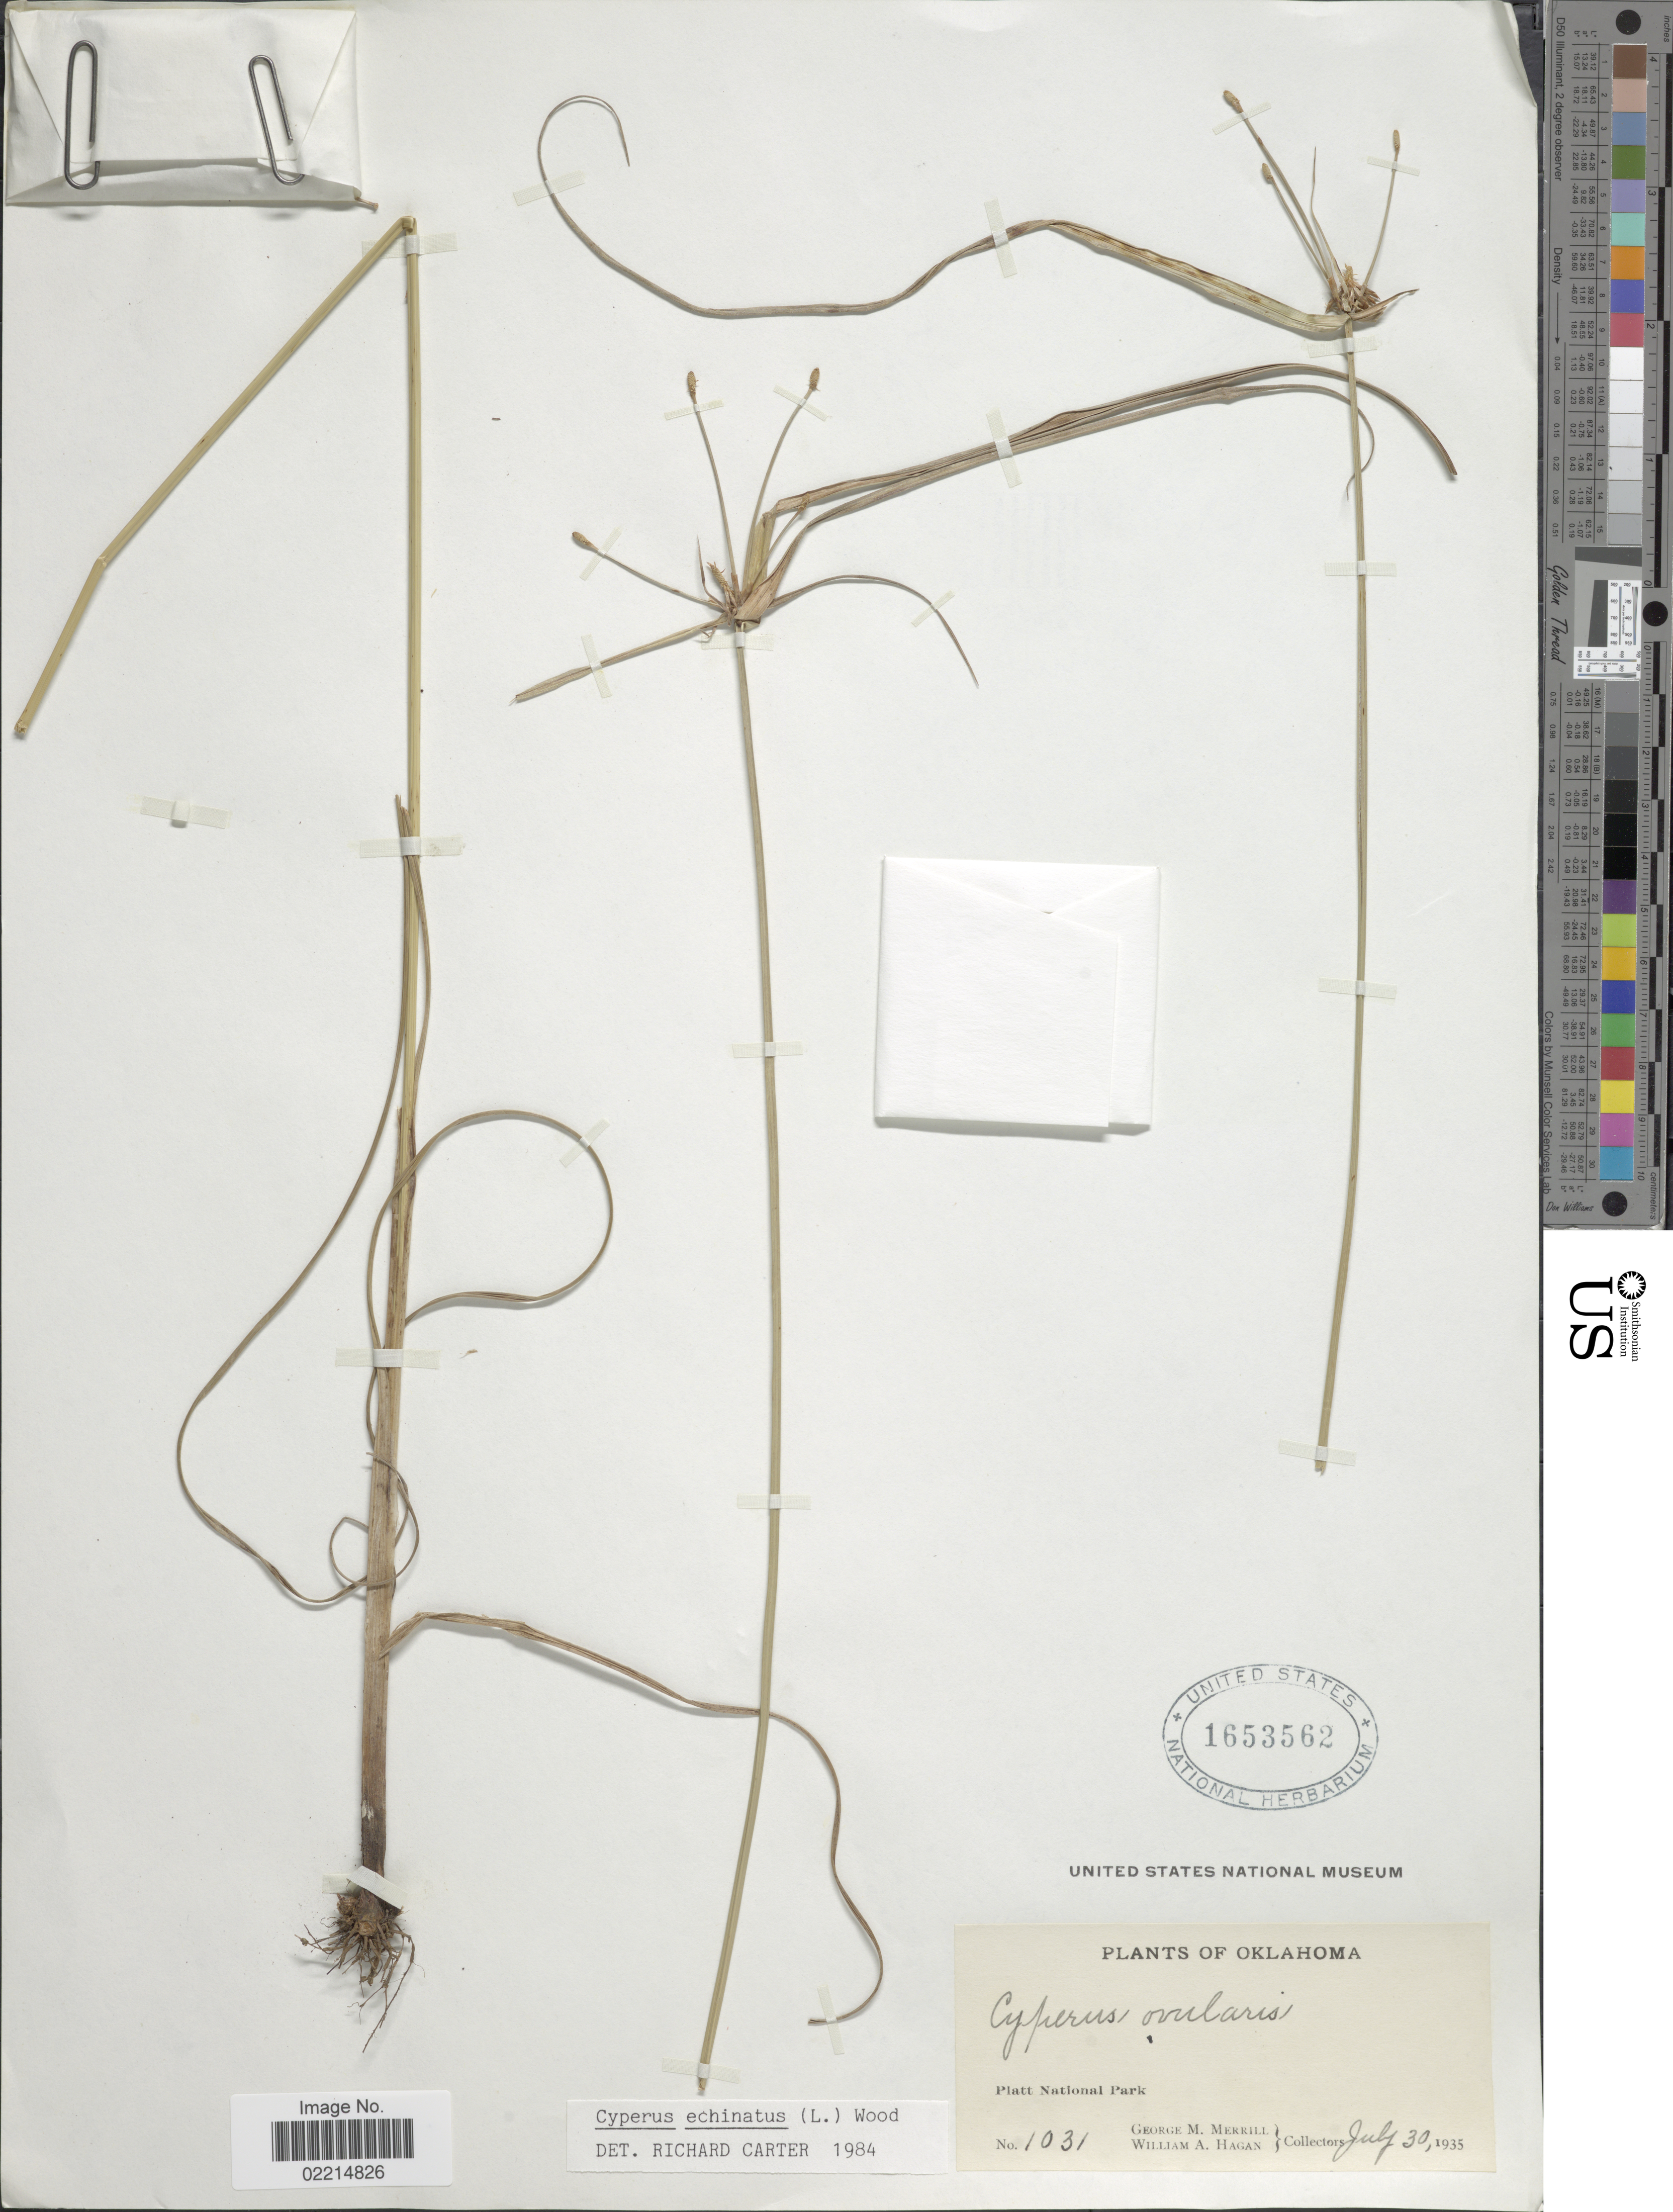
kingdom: Plantae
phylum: Tracheophyta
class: Liliopsida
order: Poales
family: Cyperaceae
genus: Cyperus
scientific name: Cyperus echinatus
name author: (L.) Alph. Wood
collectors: G. M. Merrill & W. Hagan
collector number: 1031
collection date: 1935-07-30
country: United States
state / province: Oklahoma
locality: Platt National Park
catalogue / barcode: US 1653562